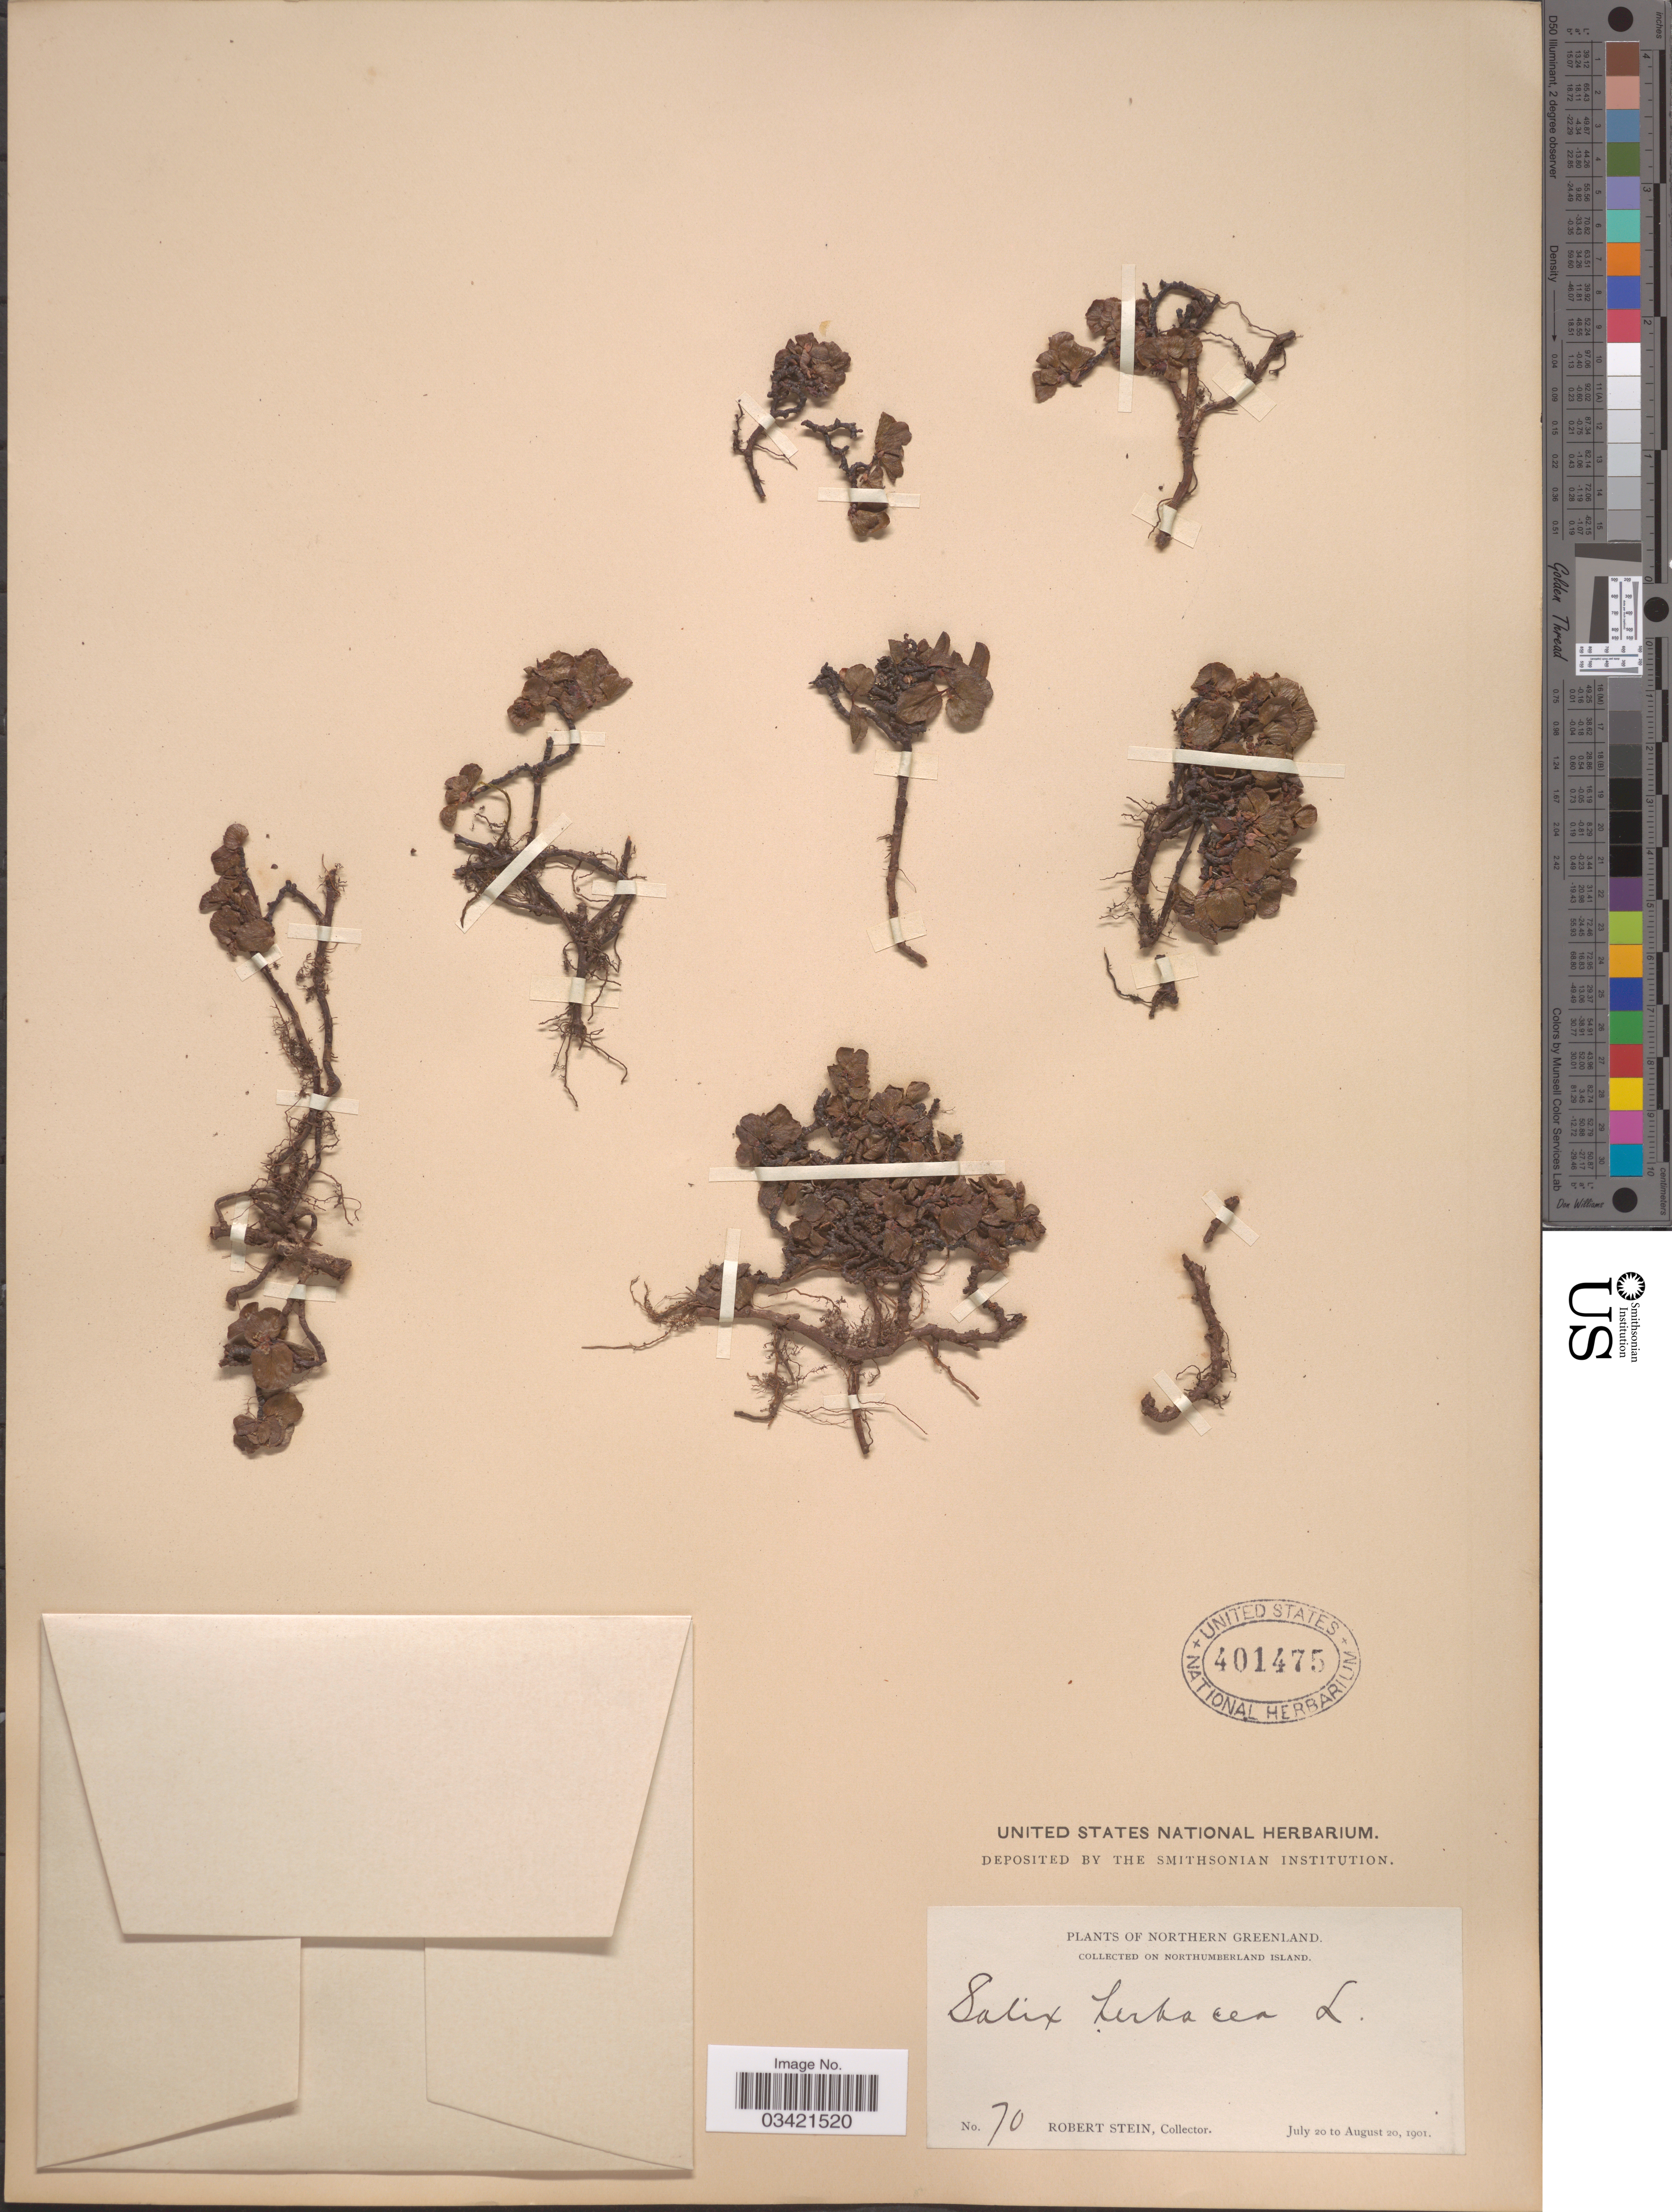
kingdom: Plantae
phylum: Tracheophyta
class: Magnoliopsida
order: Malpighiales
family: Salicaceae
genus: Salix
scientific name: Salix herbacea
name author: L.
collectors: R. Stein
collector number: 70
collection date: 1901-07-20/1901-08-20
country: Greenland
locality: Northern Greenland. Northumberland Island.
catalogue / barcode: US 401475